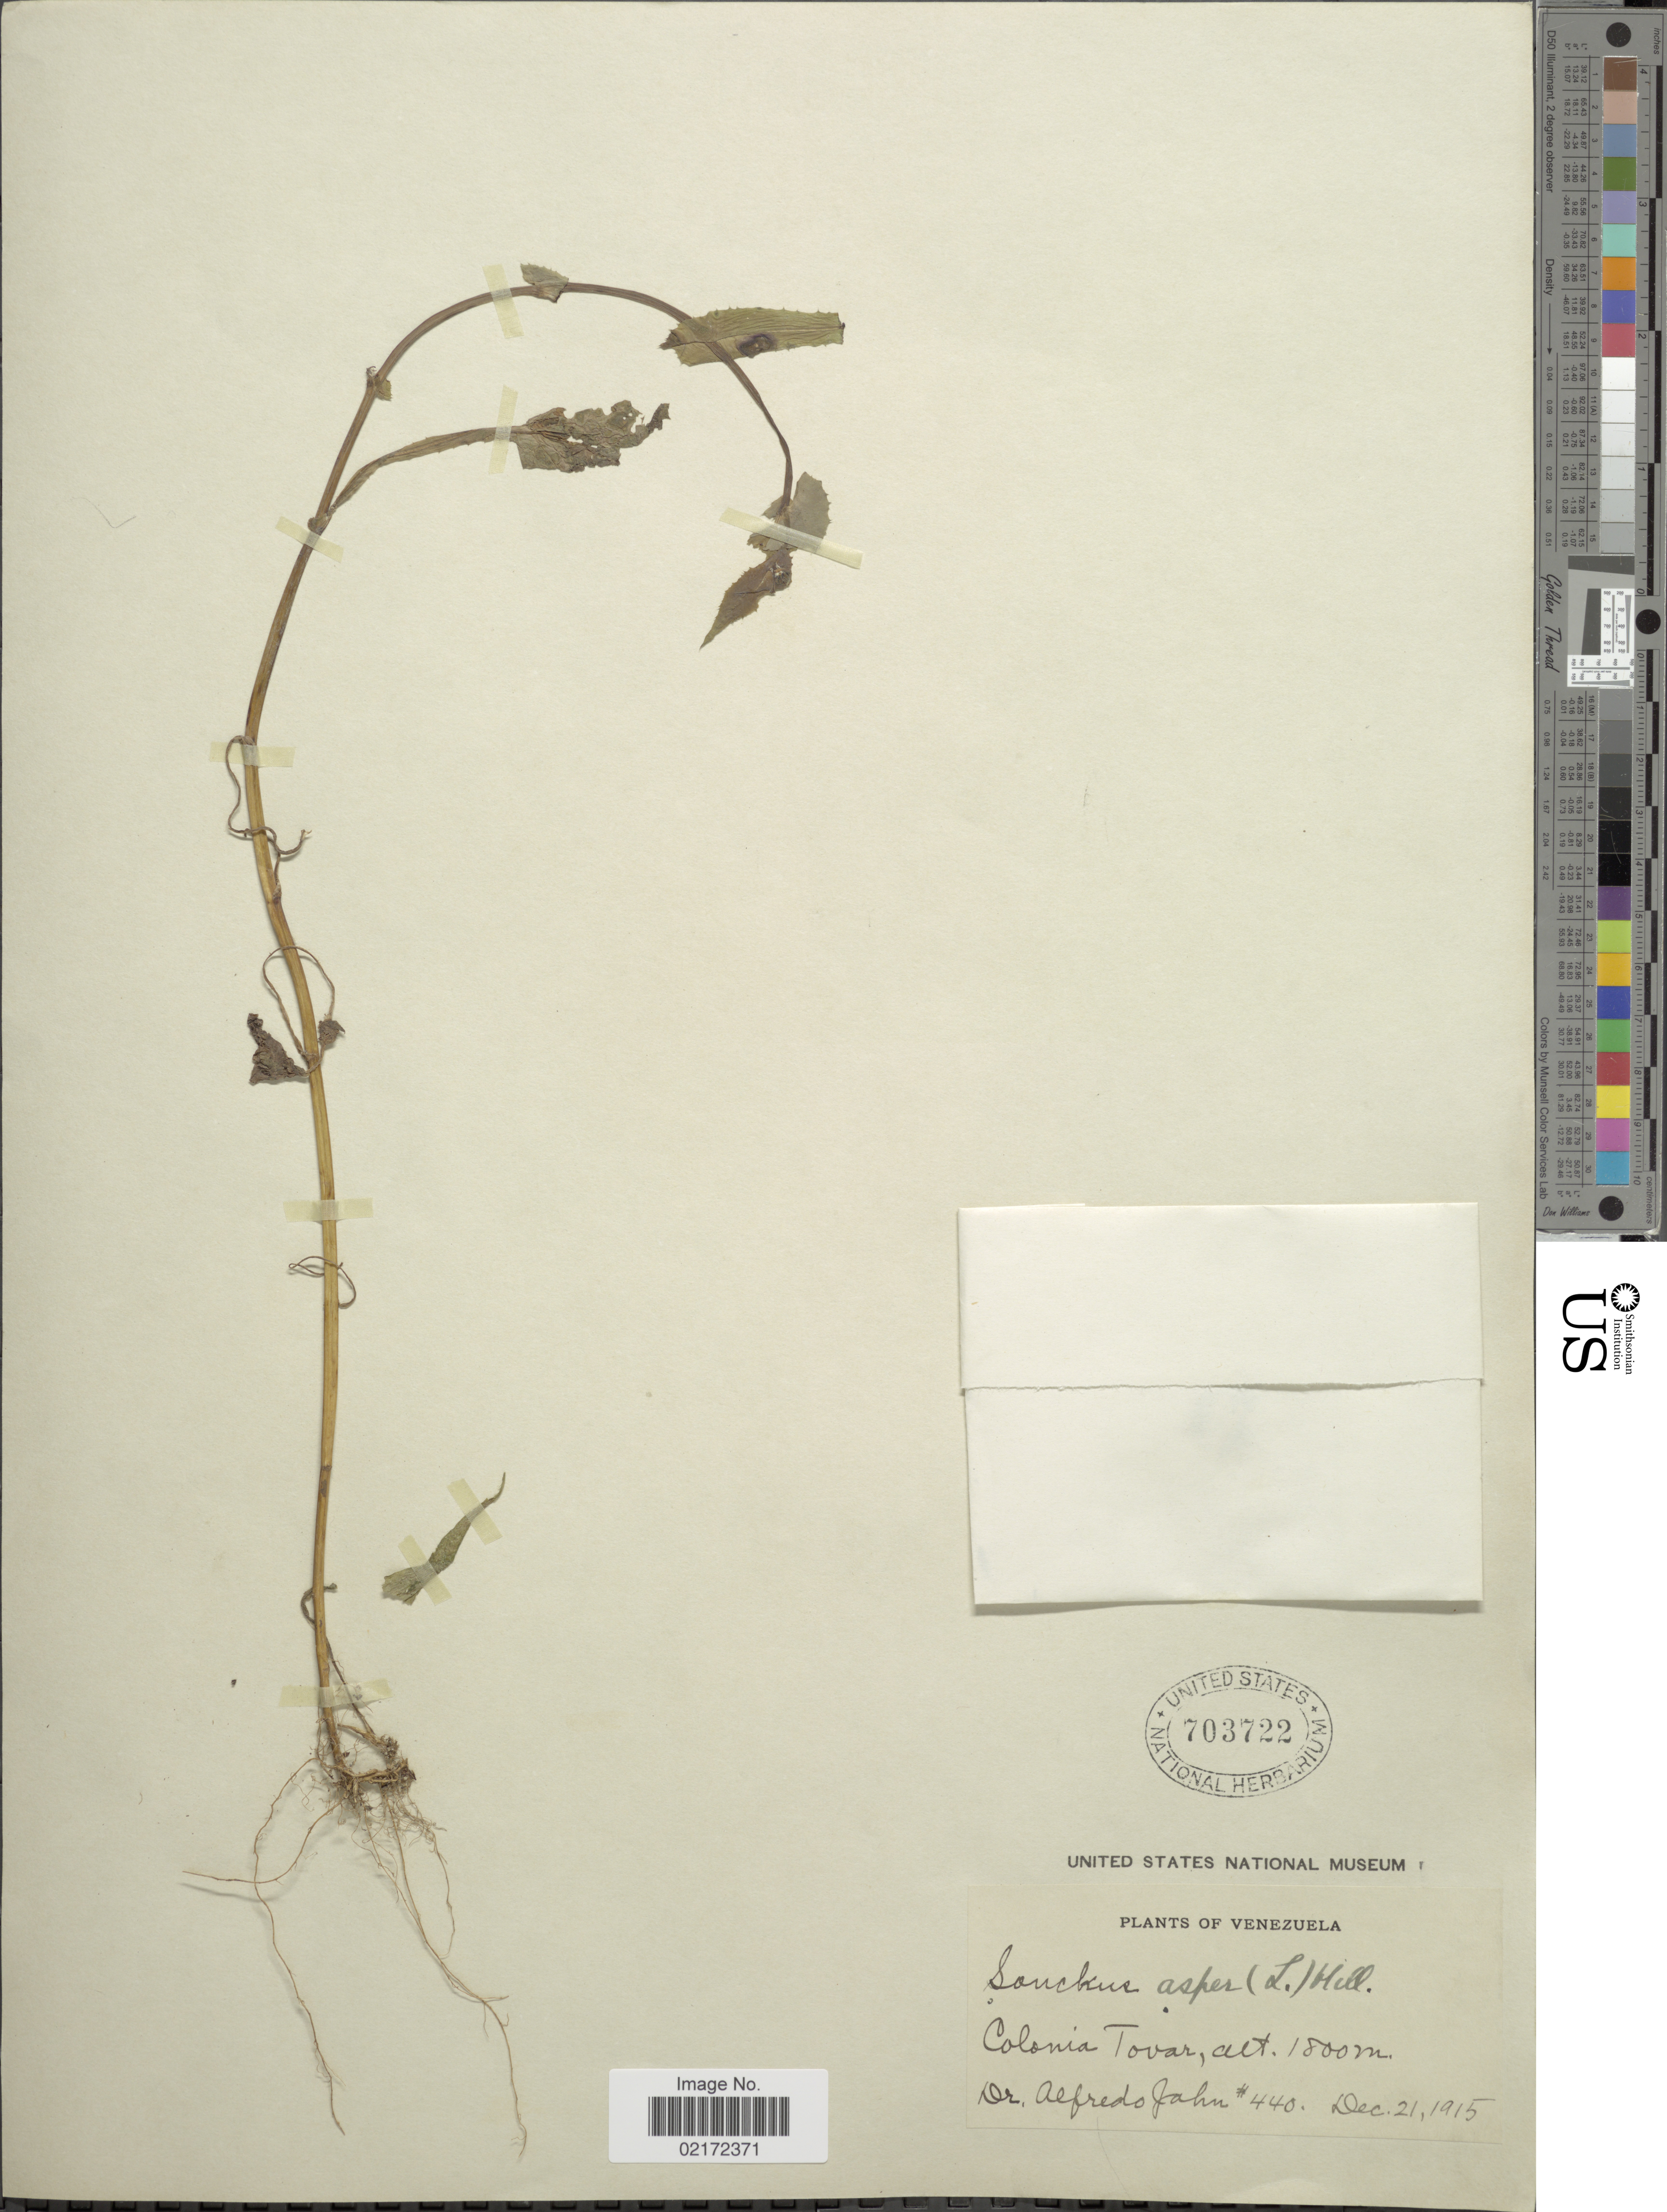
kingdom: Plantae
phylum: Tracheophyta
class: Magnoliopsida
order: Asterales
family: Asteraceae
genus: Sonchus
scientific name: Sonchus asper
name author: (L.) Hill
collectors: A. Jahn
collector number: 440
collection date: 1915-12-21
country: Venezuela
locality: Colonia Tovar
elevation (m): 1800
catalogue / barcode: US 703722